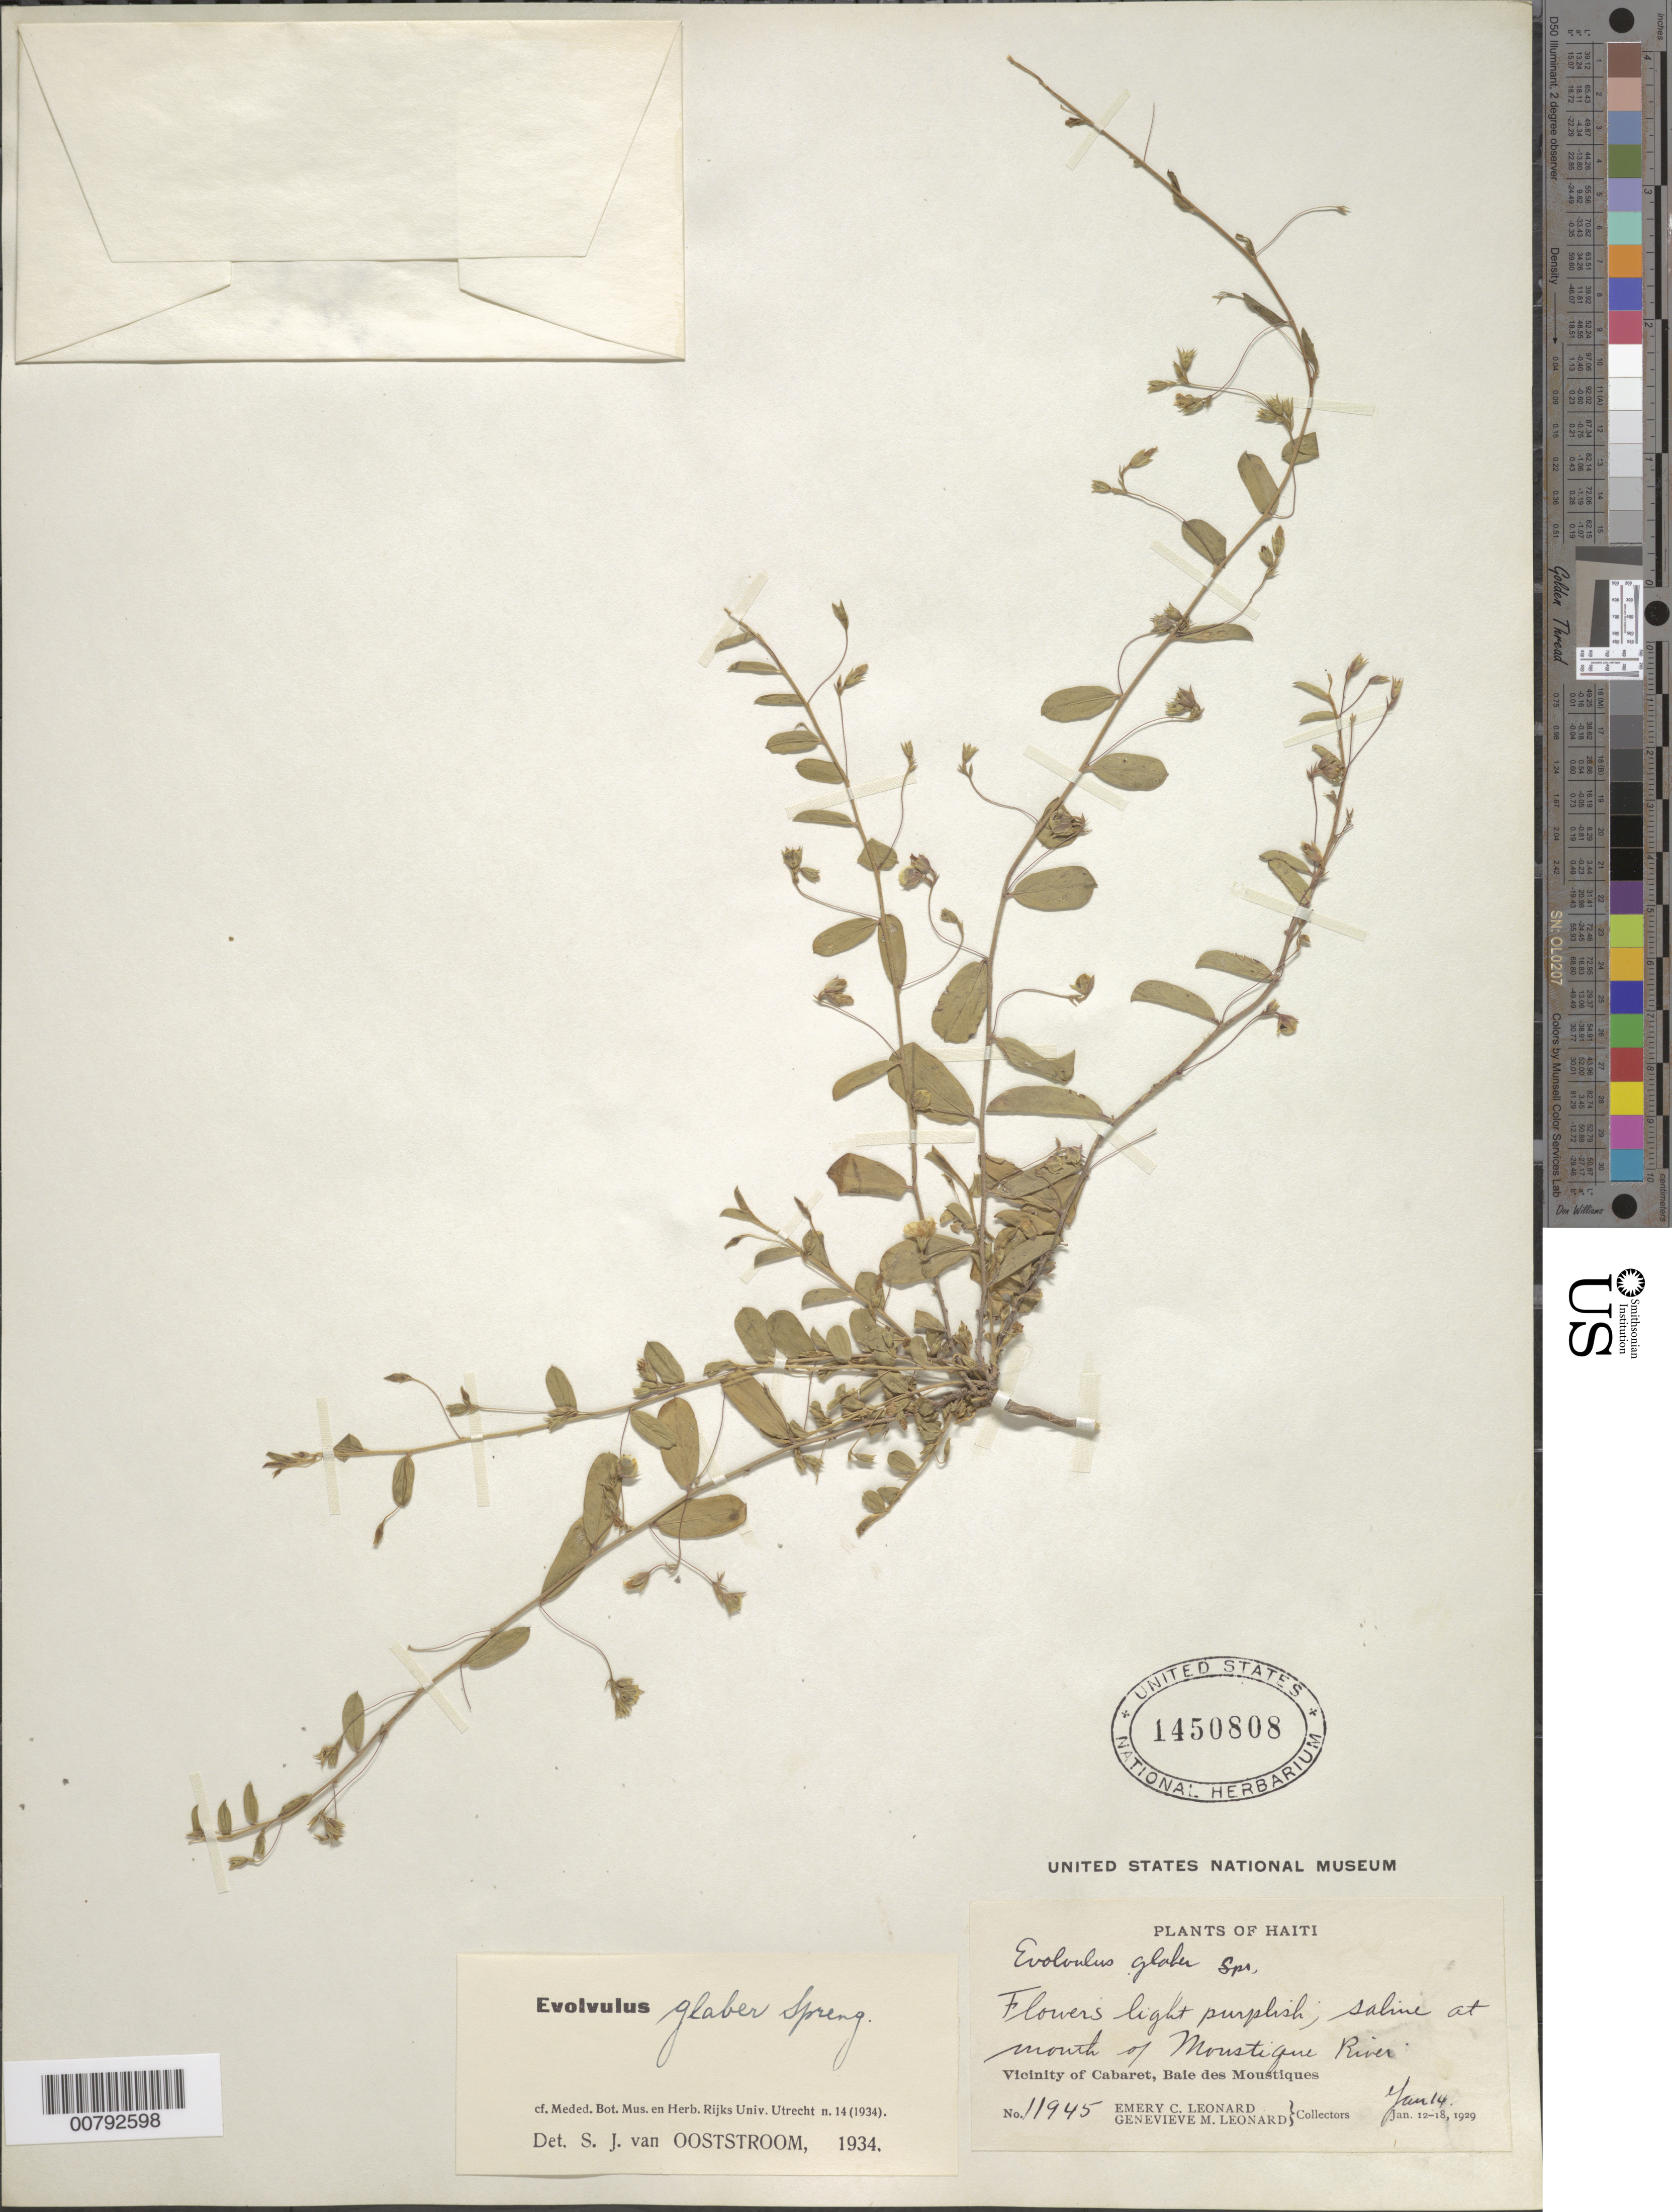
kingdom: Plantae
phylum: Tracheophyta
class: Magnoliopsida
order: Solanales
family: Convolvulaceae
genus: Evolvulus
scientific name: Evolvulus glaber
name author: Spreng.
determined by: Ooststroom, S. J. van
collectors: E. C. Leonard & G. M. Leonard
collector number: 11945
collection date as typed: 14 Jan 1929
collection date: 1929-01-14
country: Haiti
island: Hispaniola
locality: Baie des Moustiques, vicinity of Cabaret, Moustique River.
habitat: Saline at mouth of river.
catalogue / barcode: US 1450808